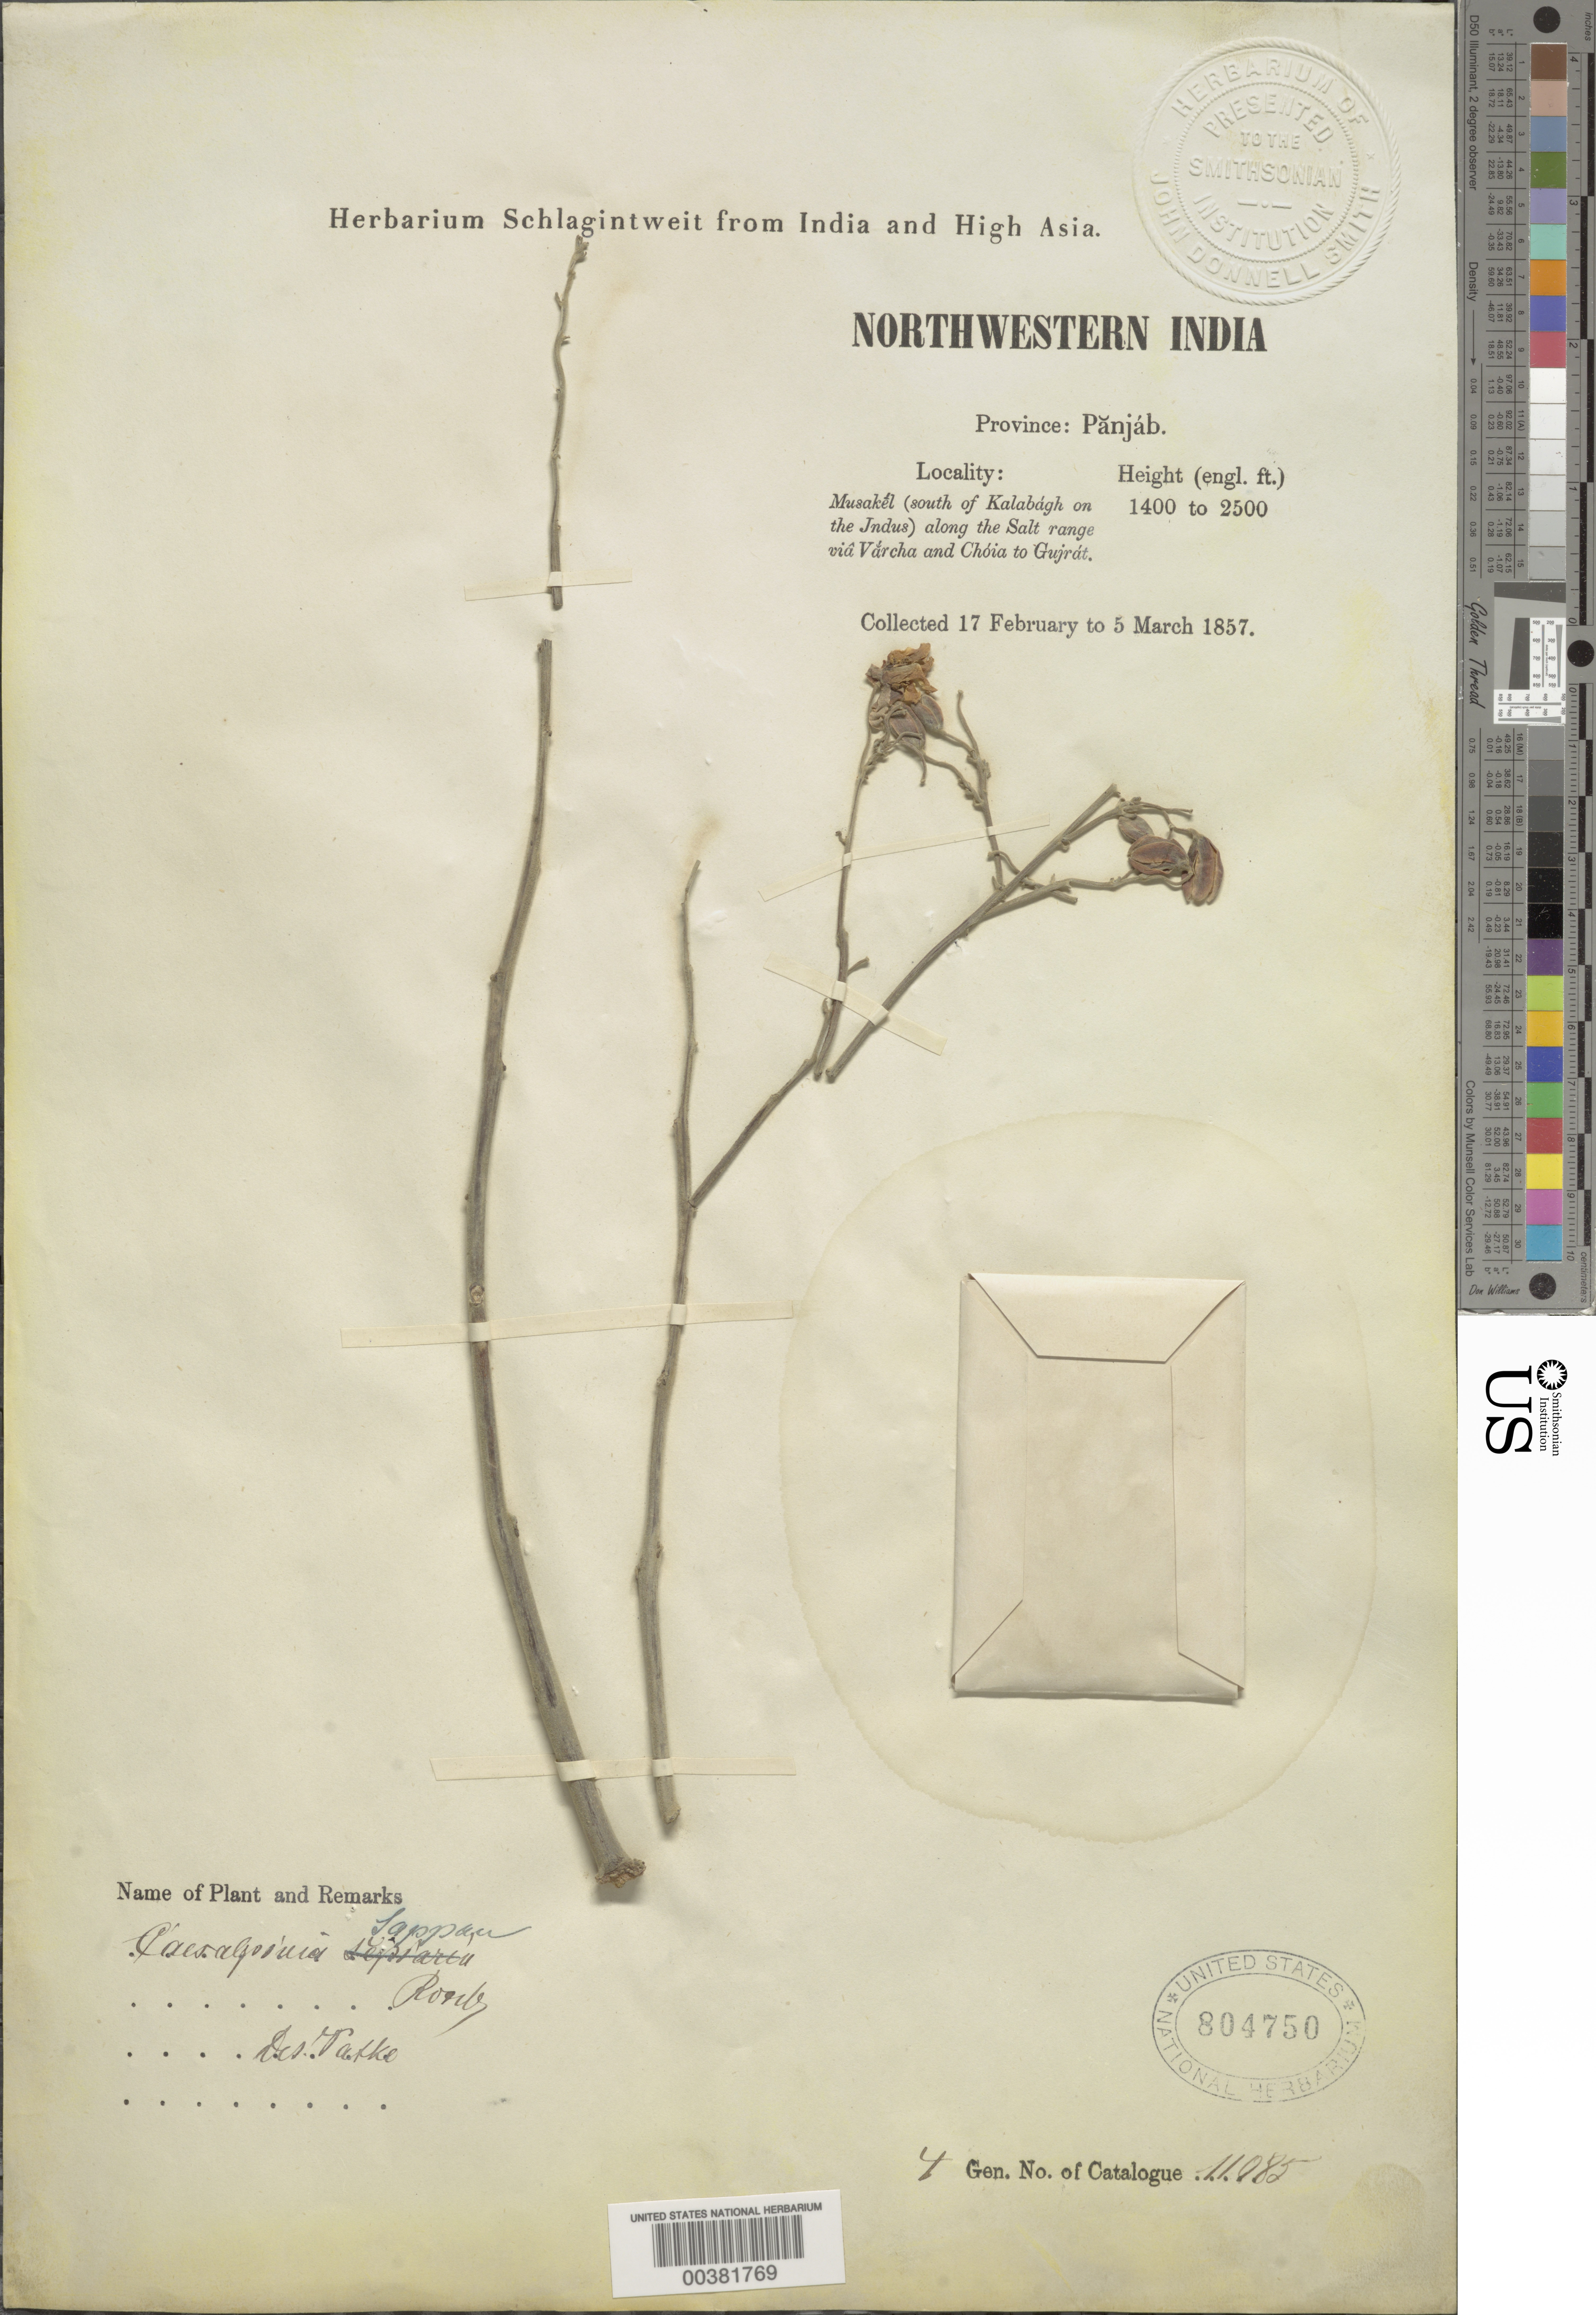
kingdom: Plantae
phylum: Tracheophyta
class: Magnoliopsida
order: Fabales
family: Fabaceae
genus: Biancaea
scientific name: Biancaea sappan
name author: (L.) Tod.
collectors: Herbarium Schlagintweit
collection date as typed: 17 Feb 1857 to 05 Mar 1857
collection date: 1857-02-17/1857-03-05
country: Pakistan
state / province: Punjab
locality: Northwestern India. Panjab. Musakel (south of Kalabagh on the Indus) along the Salt range via Varcha and Choia to Gujrat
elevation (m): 427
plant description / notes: Probably Herbarium Schlagintweit (specimen not seen)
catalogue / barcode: US 804750